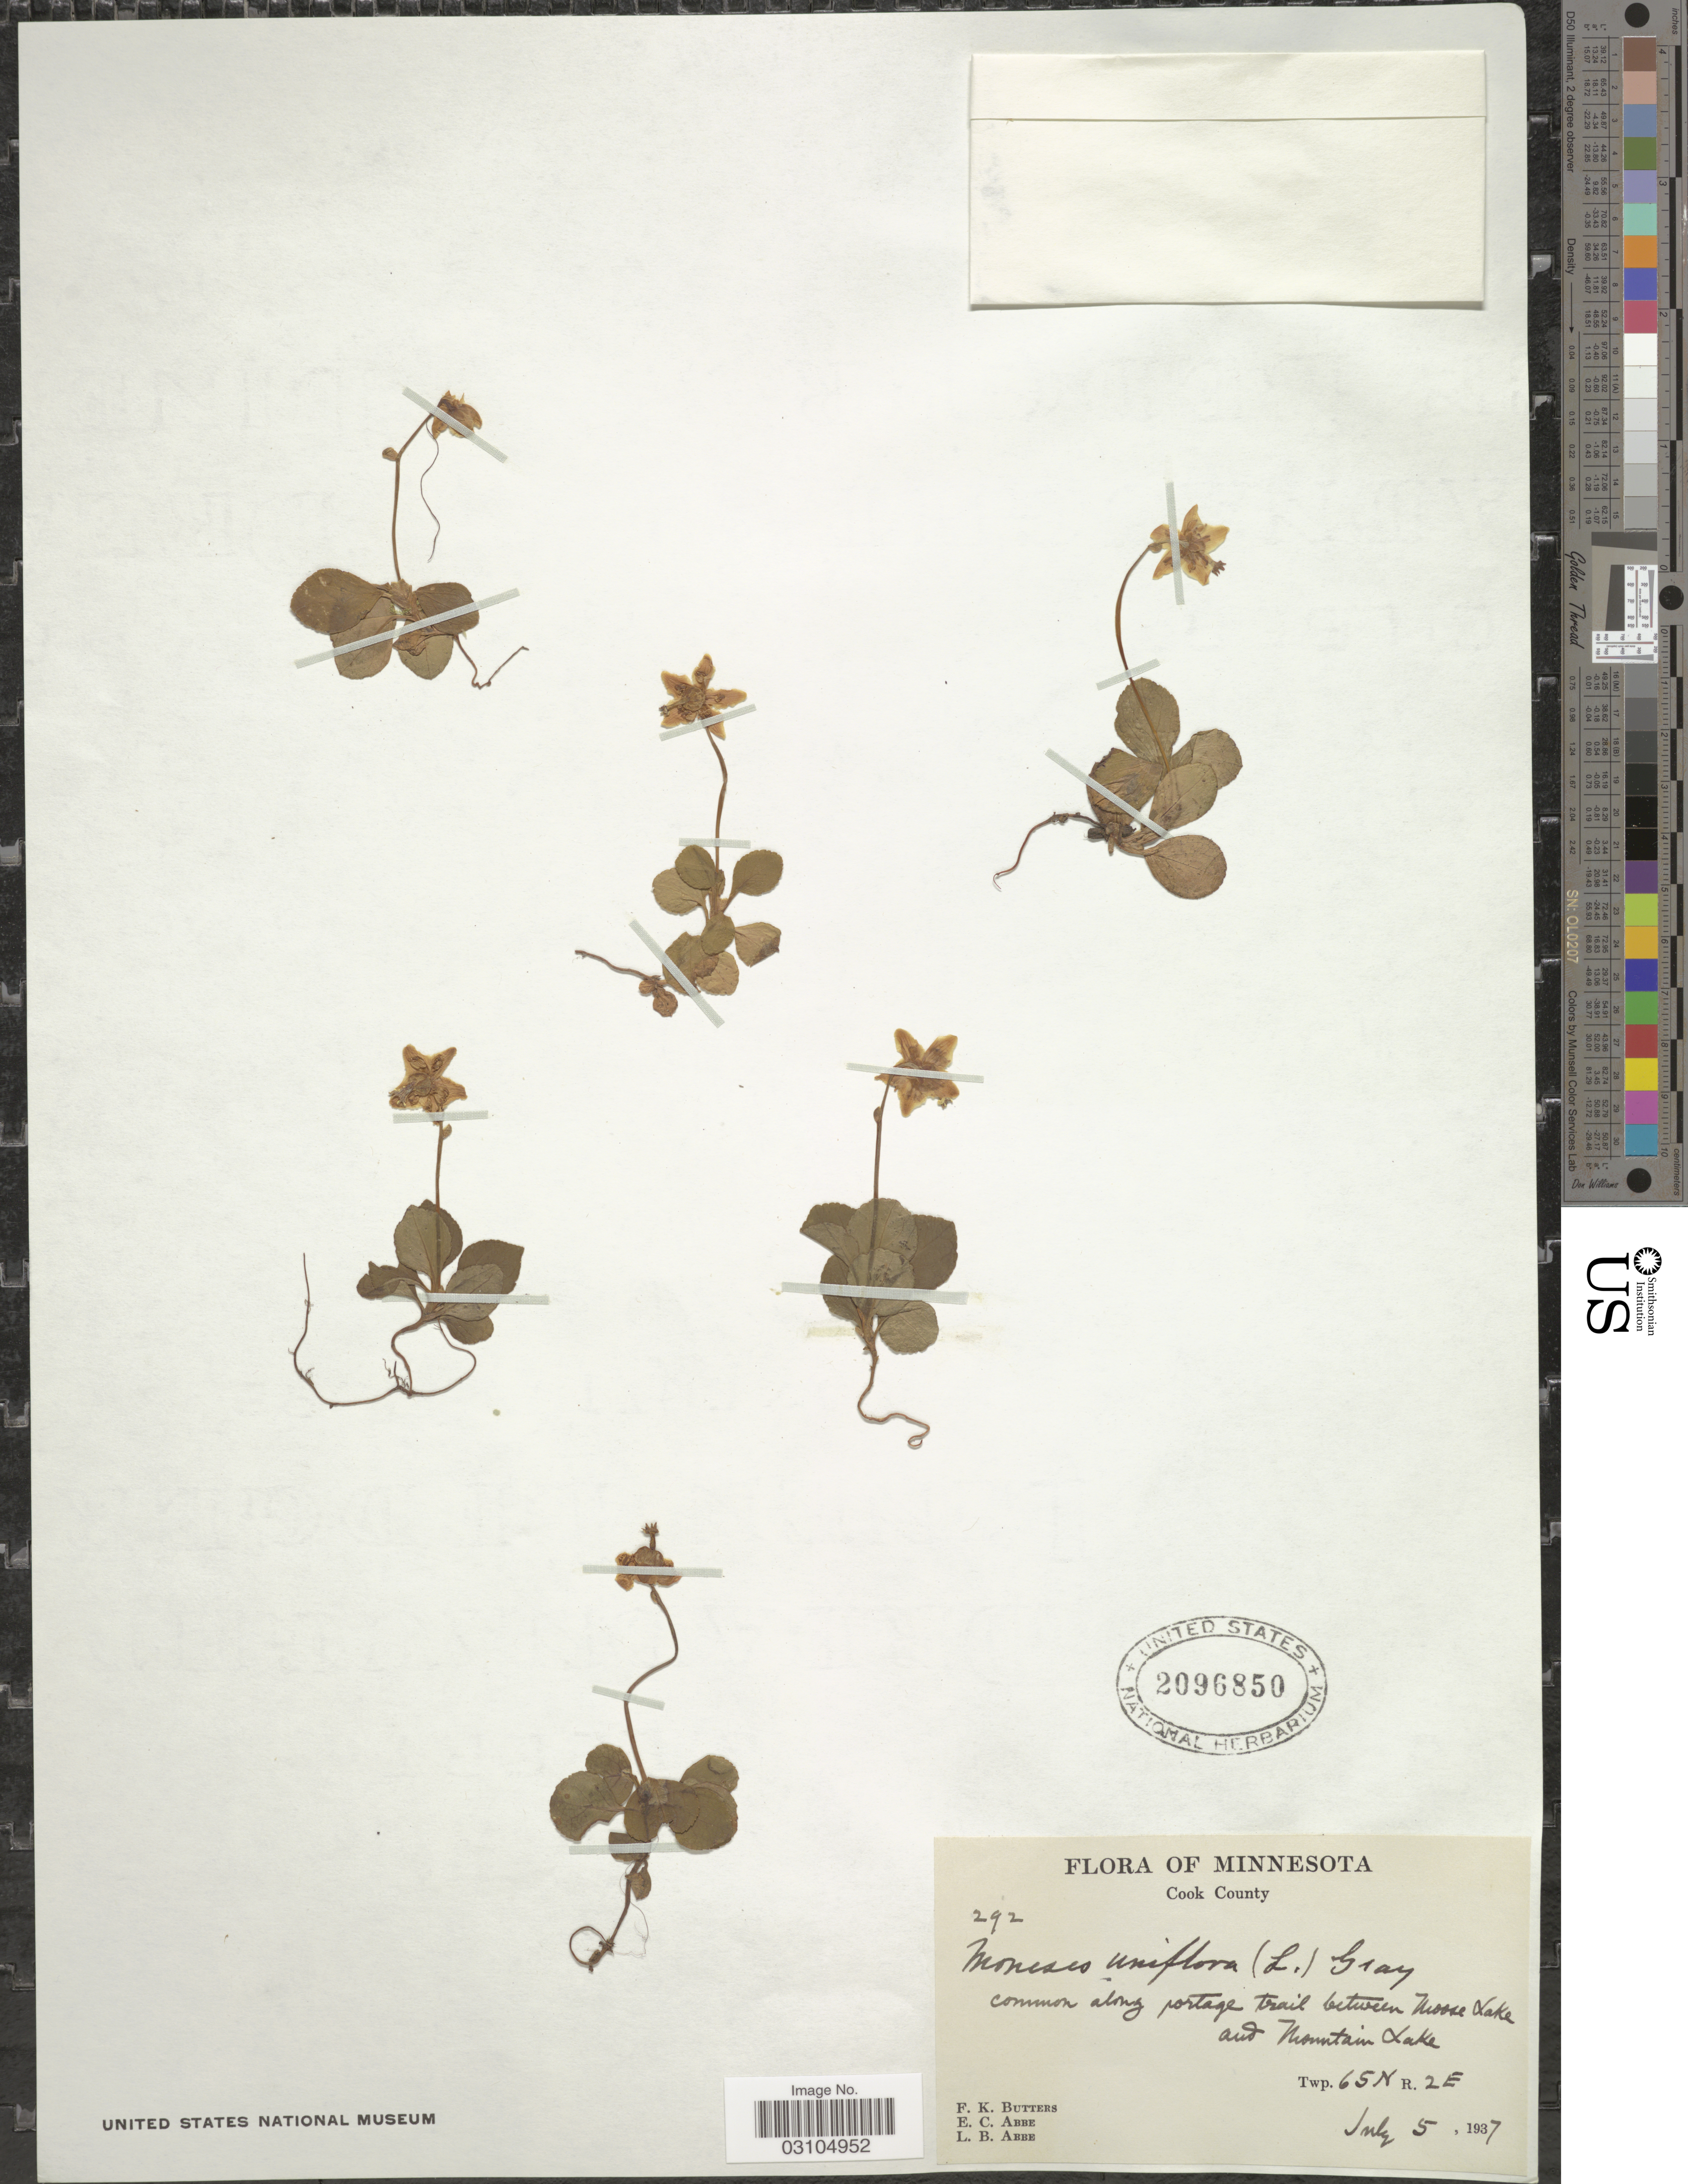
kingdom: Plantae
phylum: Tracheophyta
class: Magnoliopsida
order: Ericales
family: Ericaceae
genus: Moneses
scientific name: Moneses uniflora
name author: (L.) A. Gray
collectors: F. K. Butters, E. C. Abbe & L. B. Abbe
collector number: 292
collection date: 1937-07-05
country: United States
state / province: Minnesota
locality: Cook County, common along portage trail between Moose Lake and Mountain Lake, Twp. 65N R. 2E.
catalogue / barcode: US 2096850